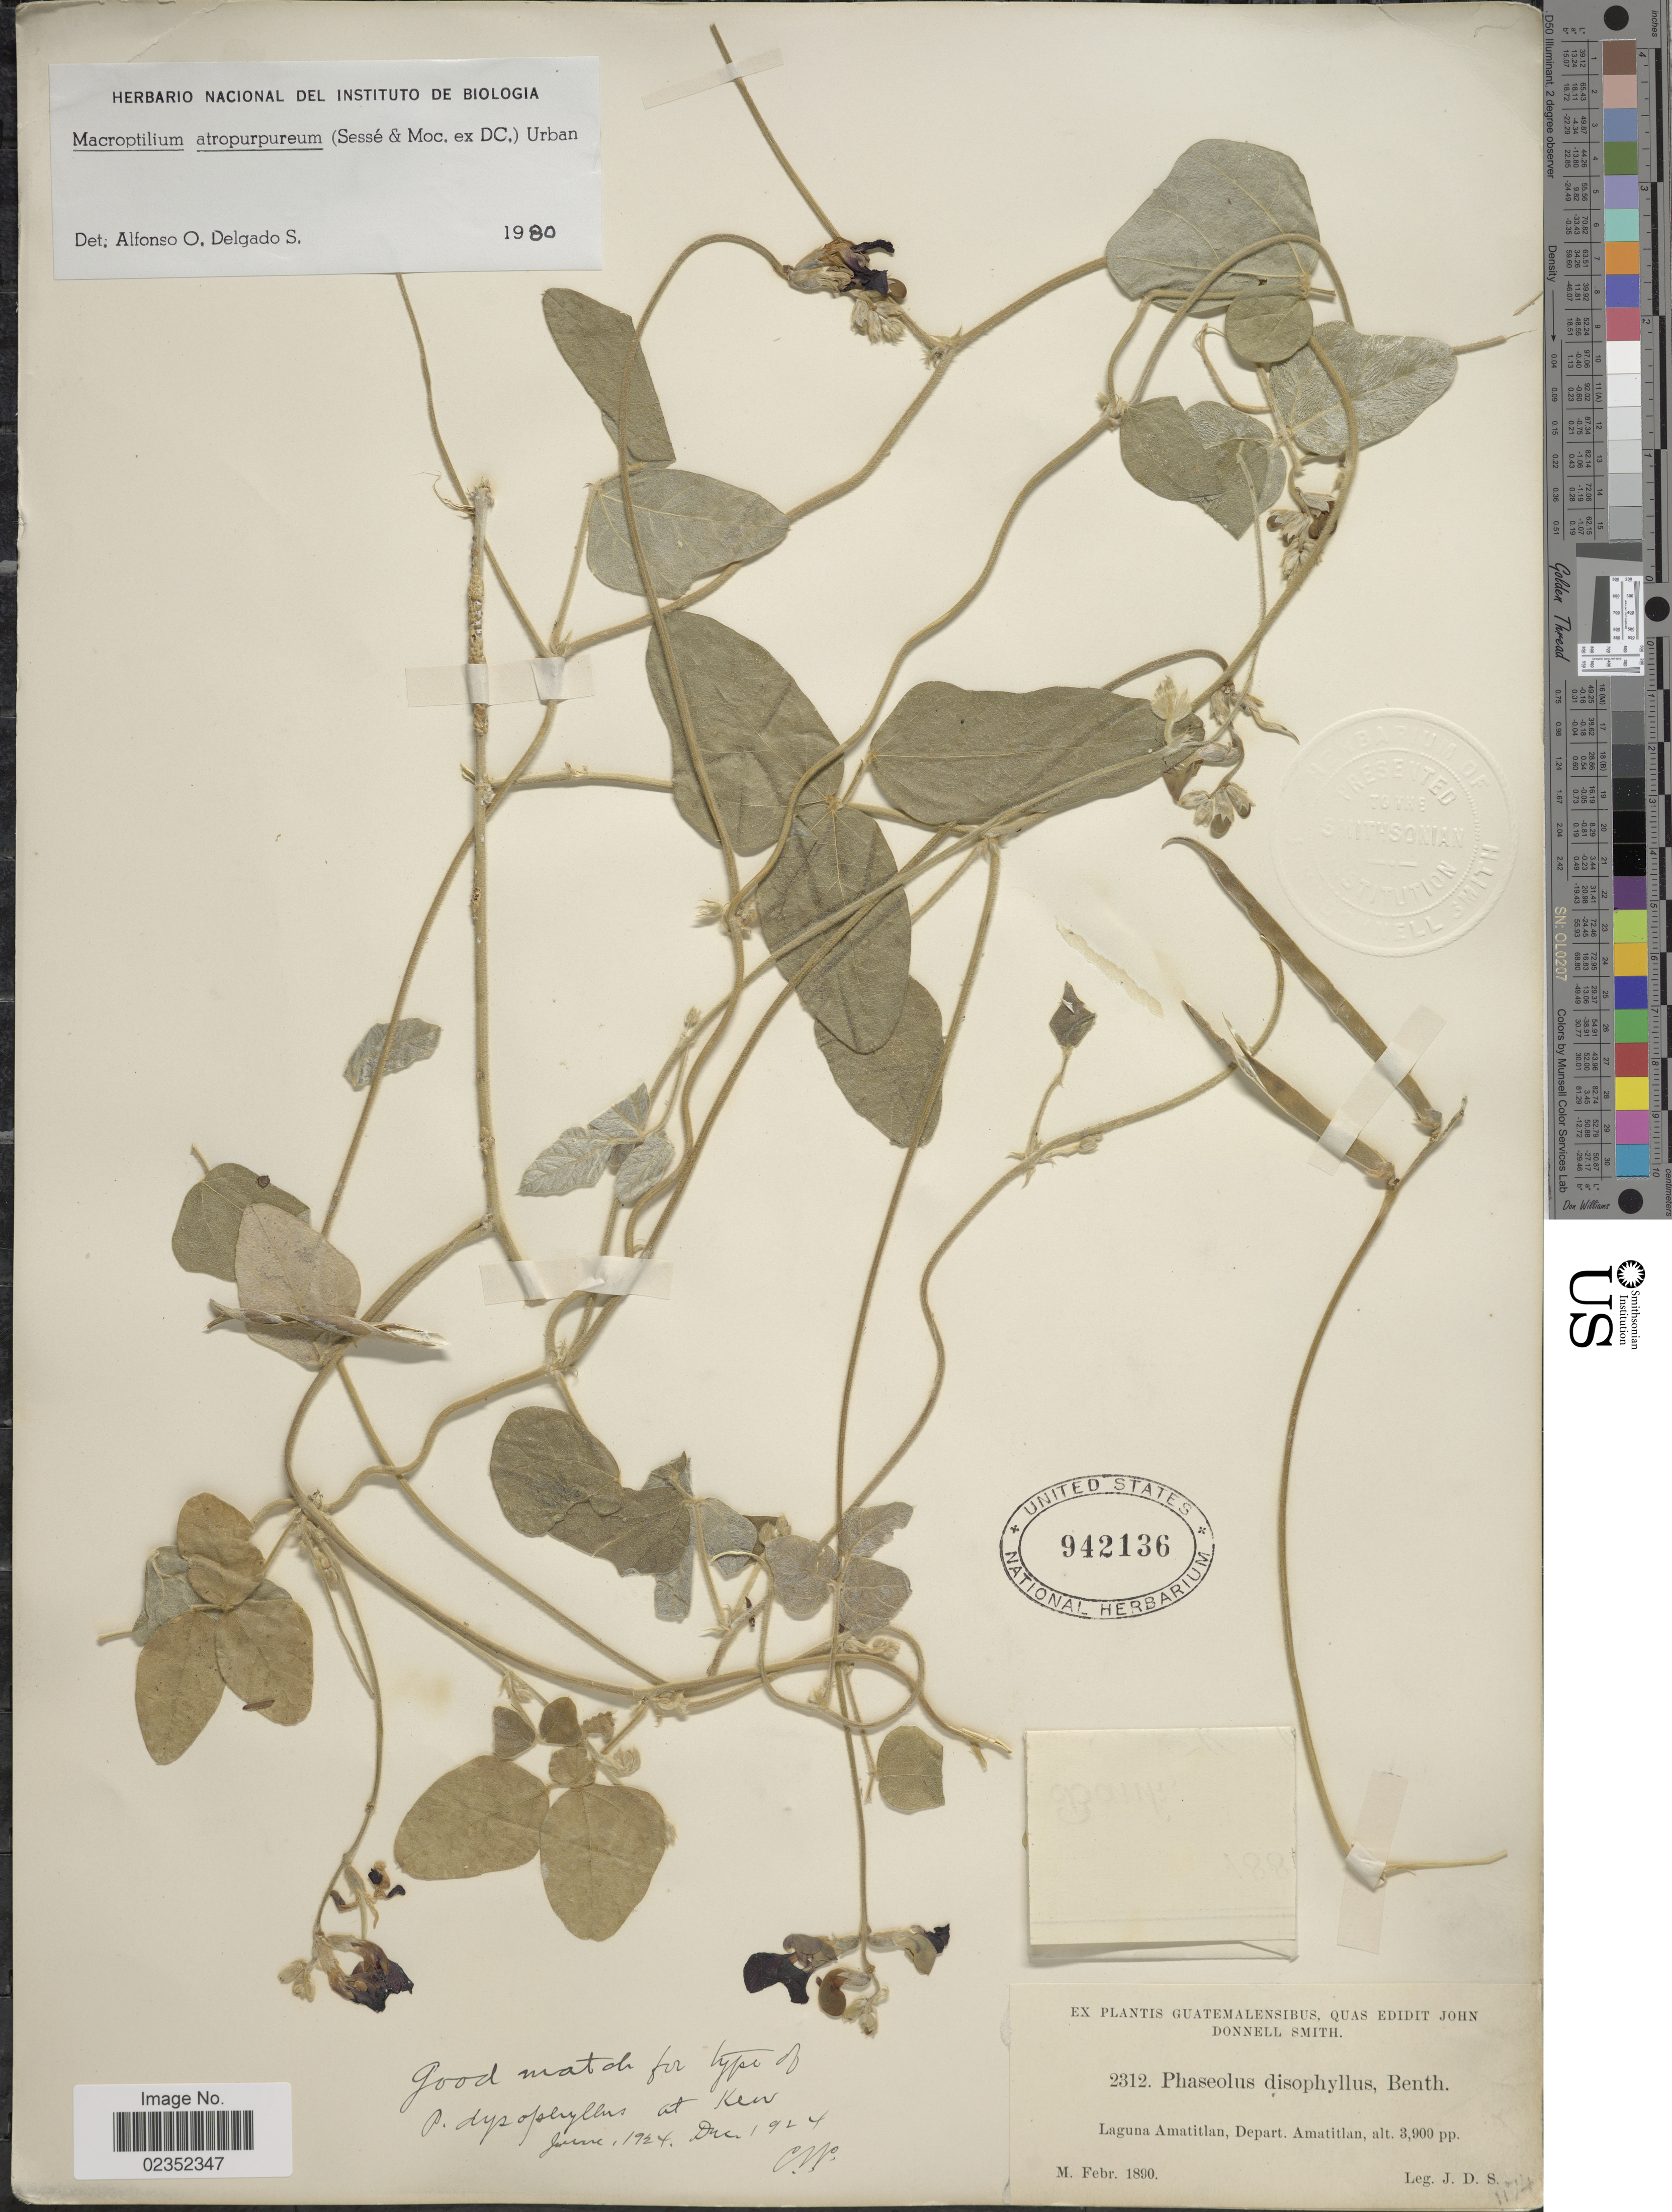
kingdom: Plantae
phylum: Tracheophyta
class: Magnoliopsida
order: Fabales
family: Fabaceae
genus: Macroptilium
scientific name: Macroptilium atropurpureum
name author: (DC.) Urb.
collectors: J. Donnell Smith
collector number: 2312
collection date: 1890-02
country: Guatemala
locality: Guatemalensibus. Laguna Amatitlan, Depart. Amatitlan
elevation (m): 1189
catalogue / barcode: US 942136